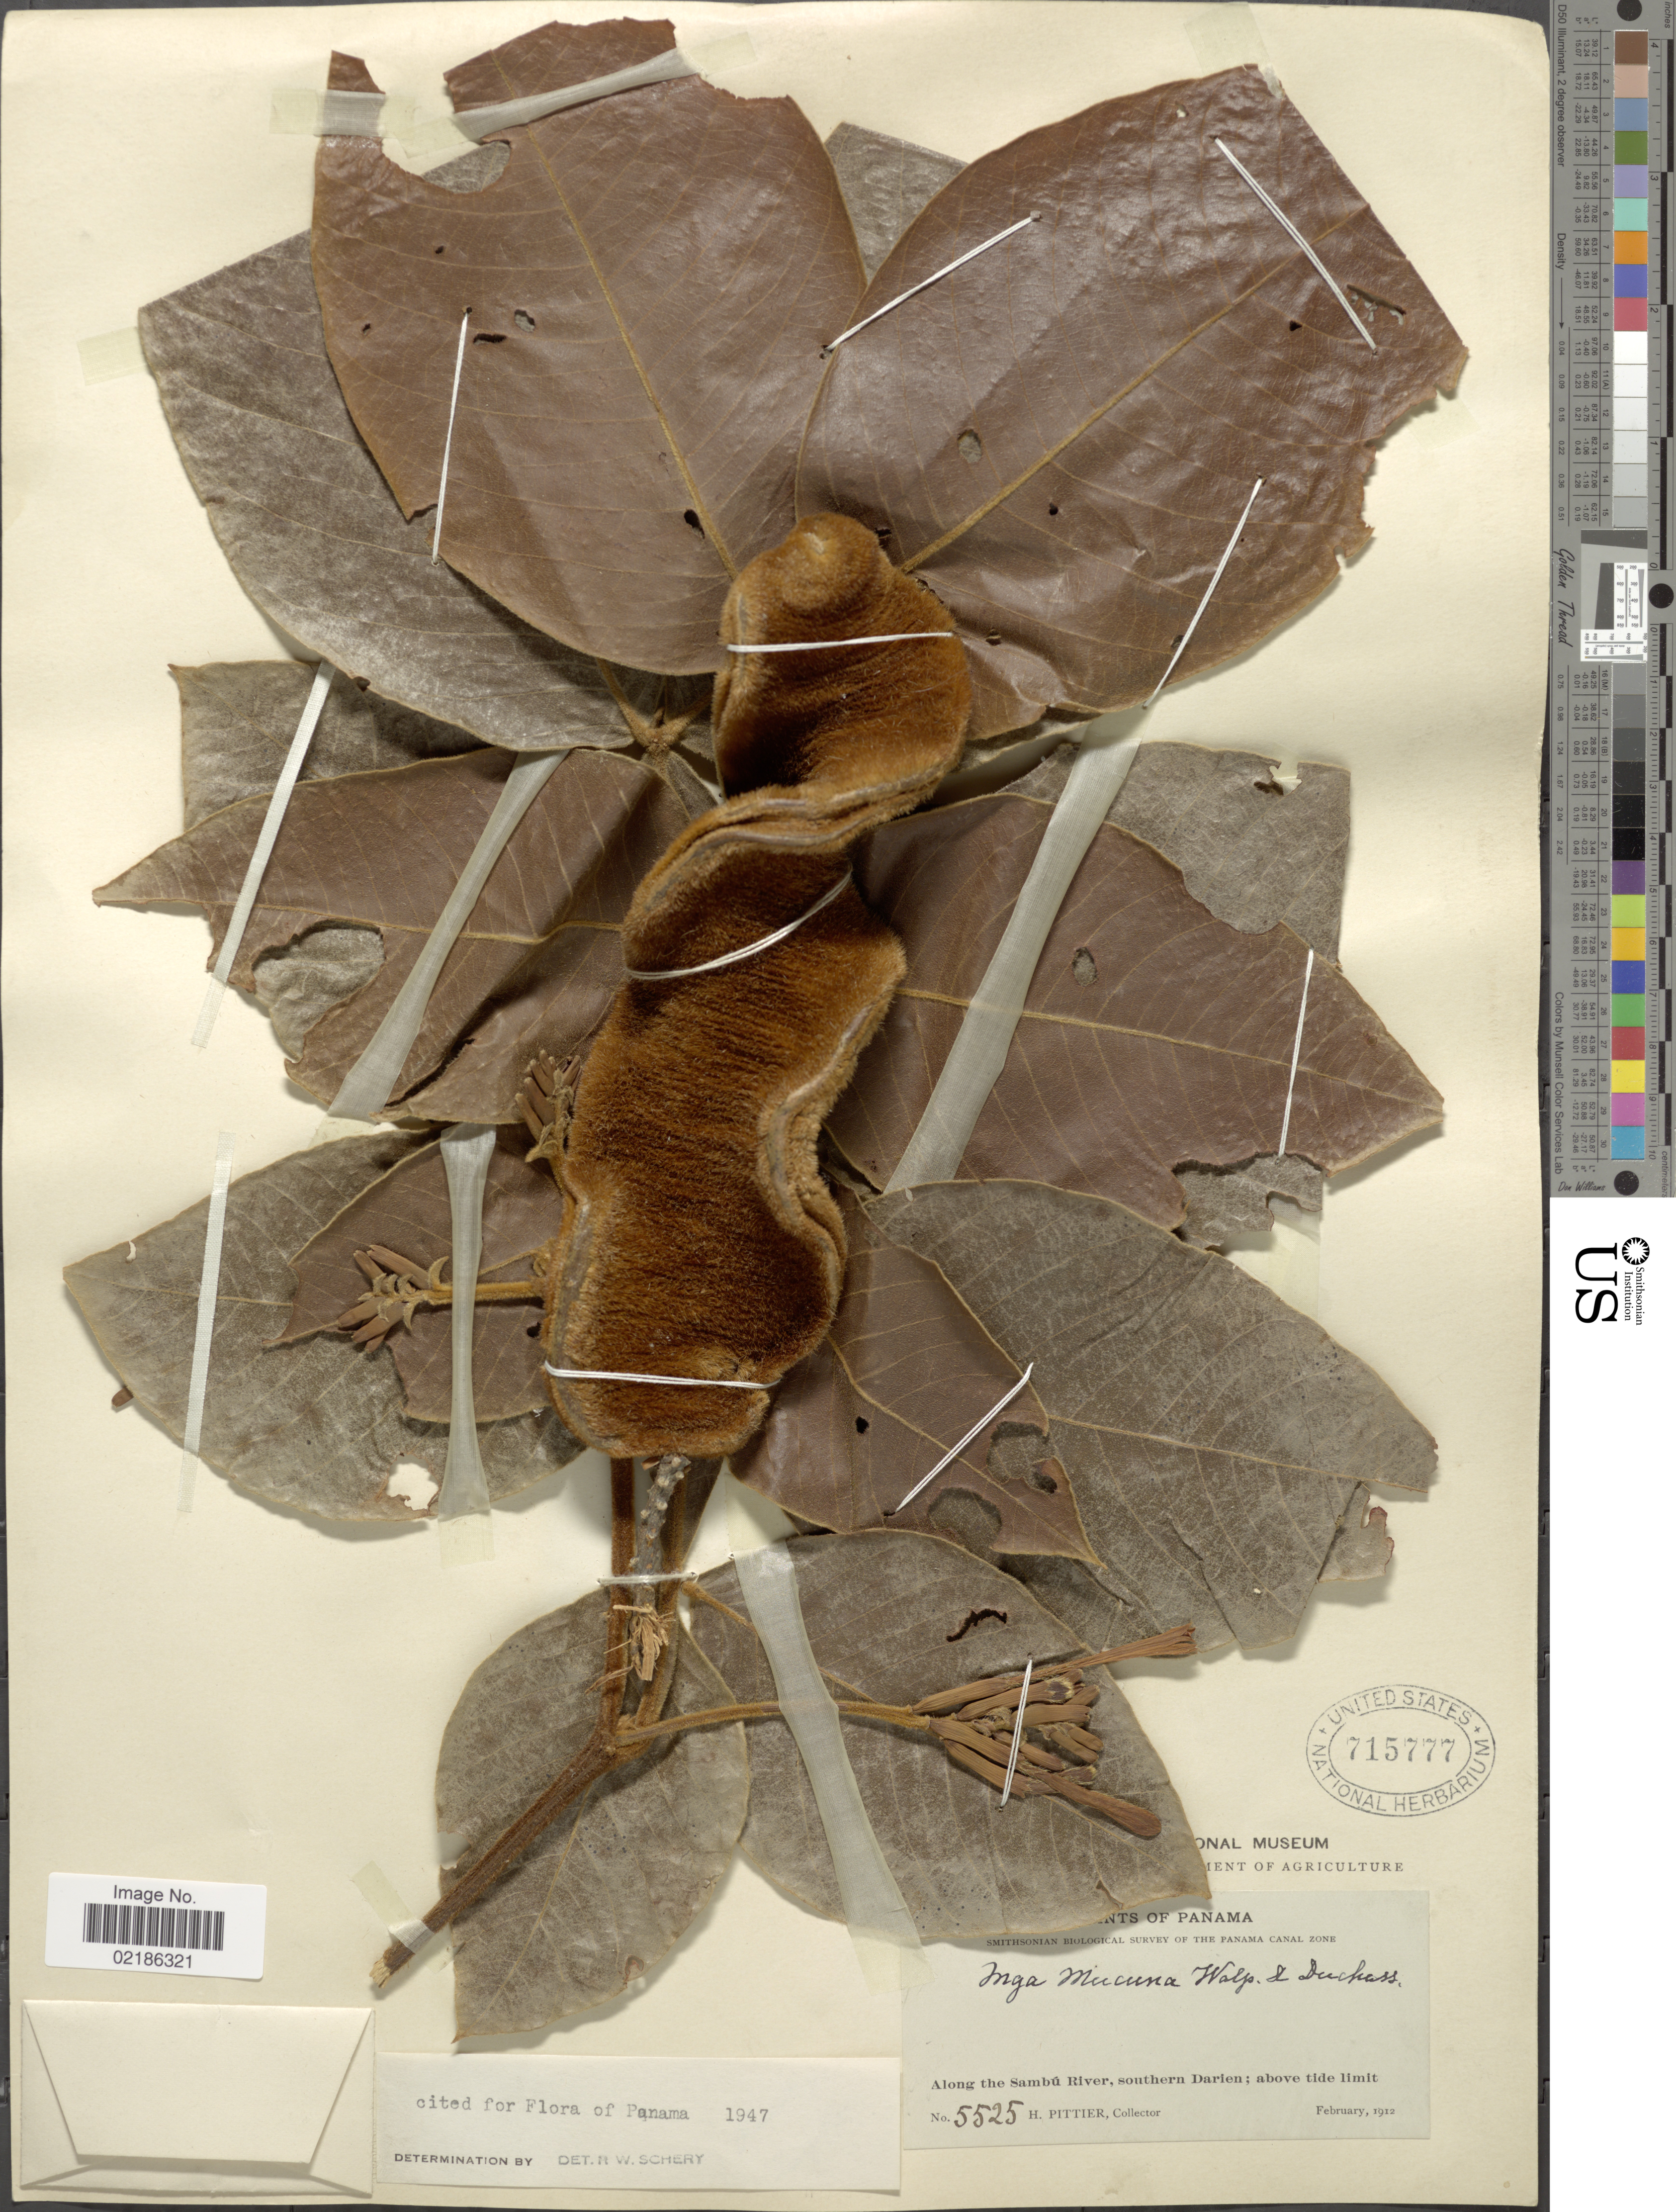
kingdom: Plantae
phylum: Tracheophyta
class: Magnoliopsida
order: Fabales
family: Fabaceae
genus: Inga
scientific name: Inga mucuna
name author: Walp.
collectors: H. F. Pittier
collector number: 5525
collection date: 1912-02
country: Panama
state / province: Darién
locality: Along the Sambu River, southern Darien, above tide limit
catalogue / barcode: US 715777